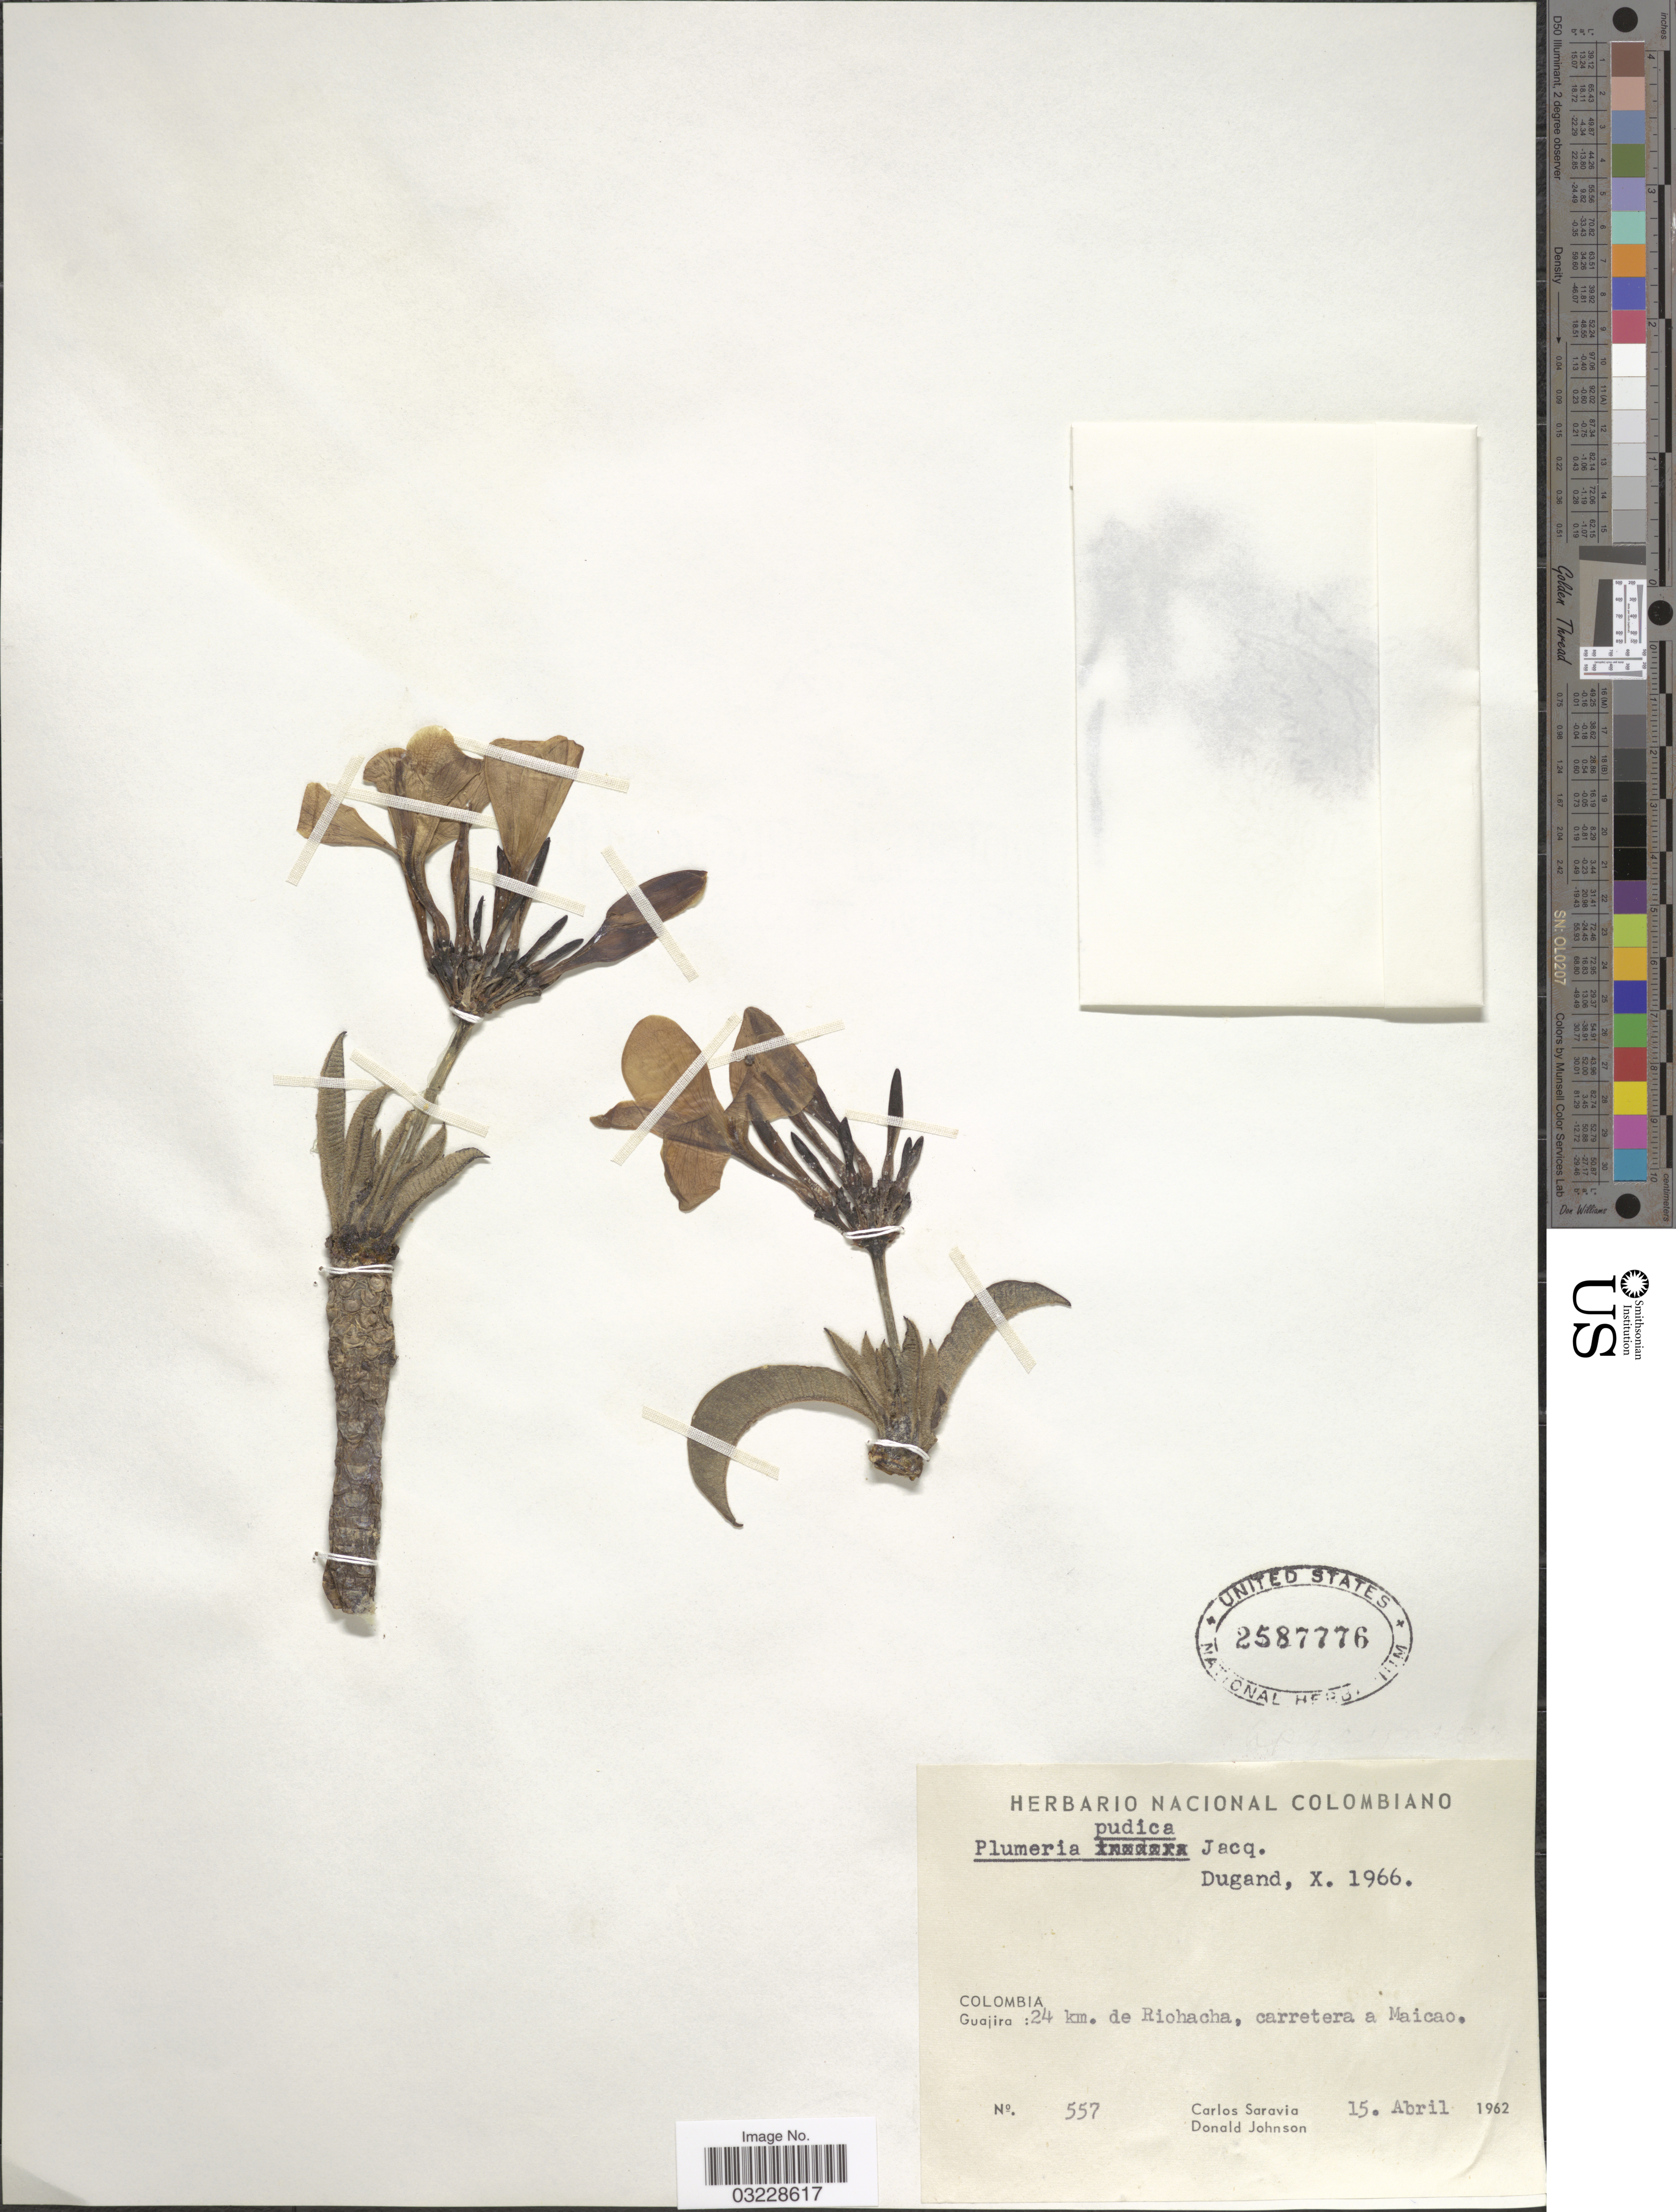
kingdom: Plantae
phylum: Tracheophyta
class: Magnoliopsida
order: Gentianales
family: Apocynaceae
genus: Plumeria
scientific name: Plumeria pudica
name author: Jacq.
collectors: C. Saravia & D. Johnson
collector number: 557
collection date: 1962-04-15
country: Colombia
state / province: La Guajira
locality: Guajira: 24 km. de Richacha, carretera a Maicao.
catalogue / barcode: US 2587776